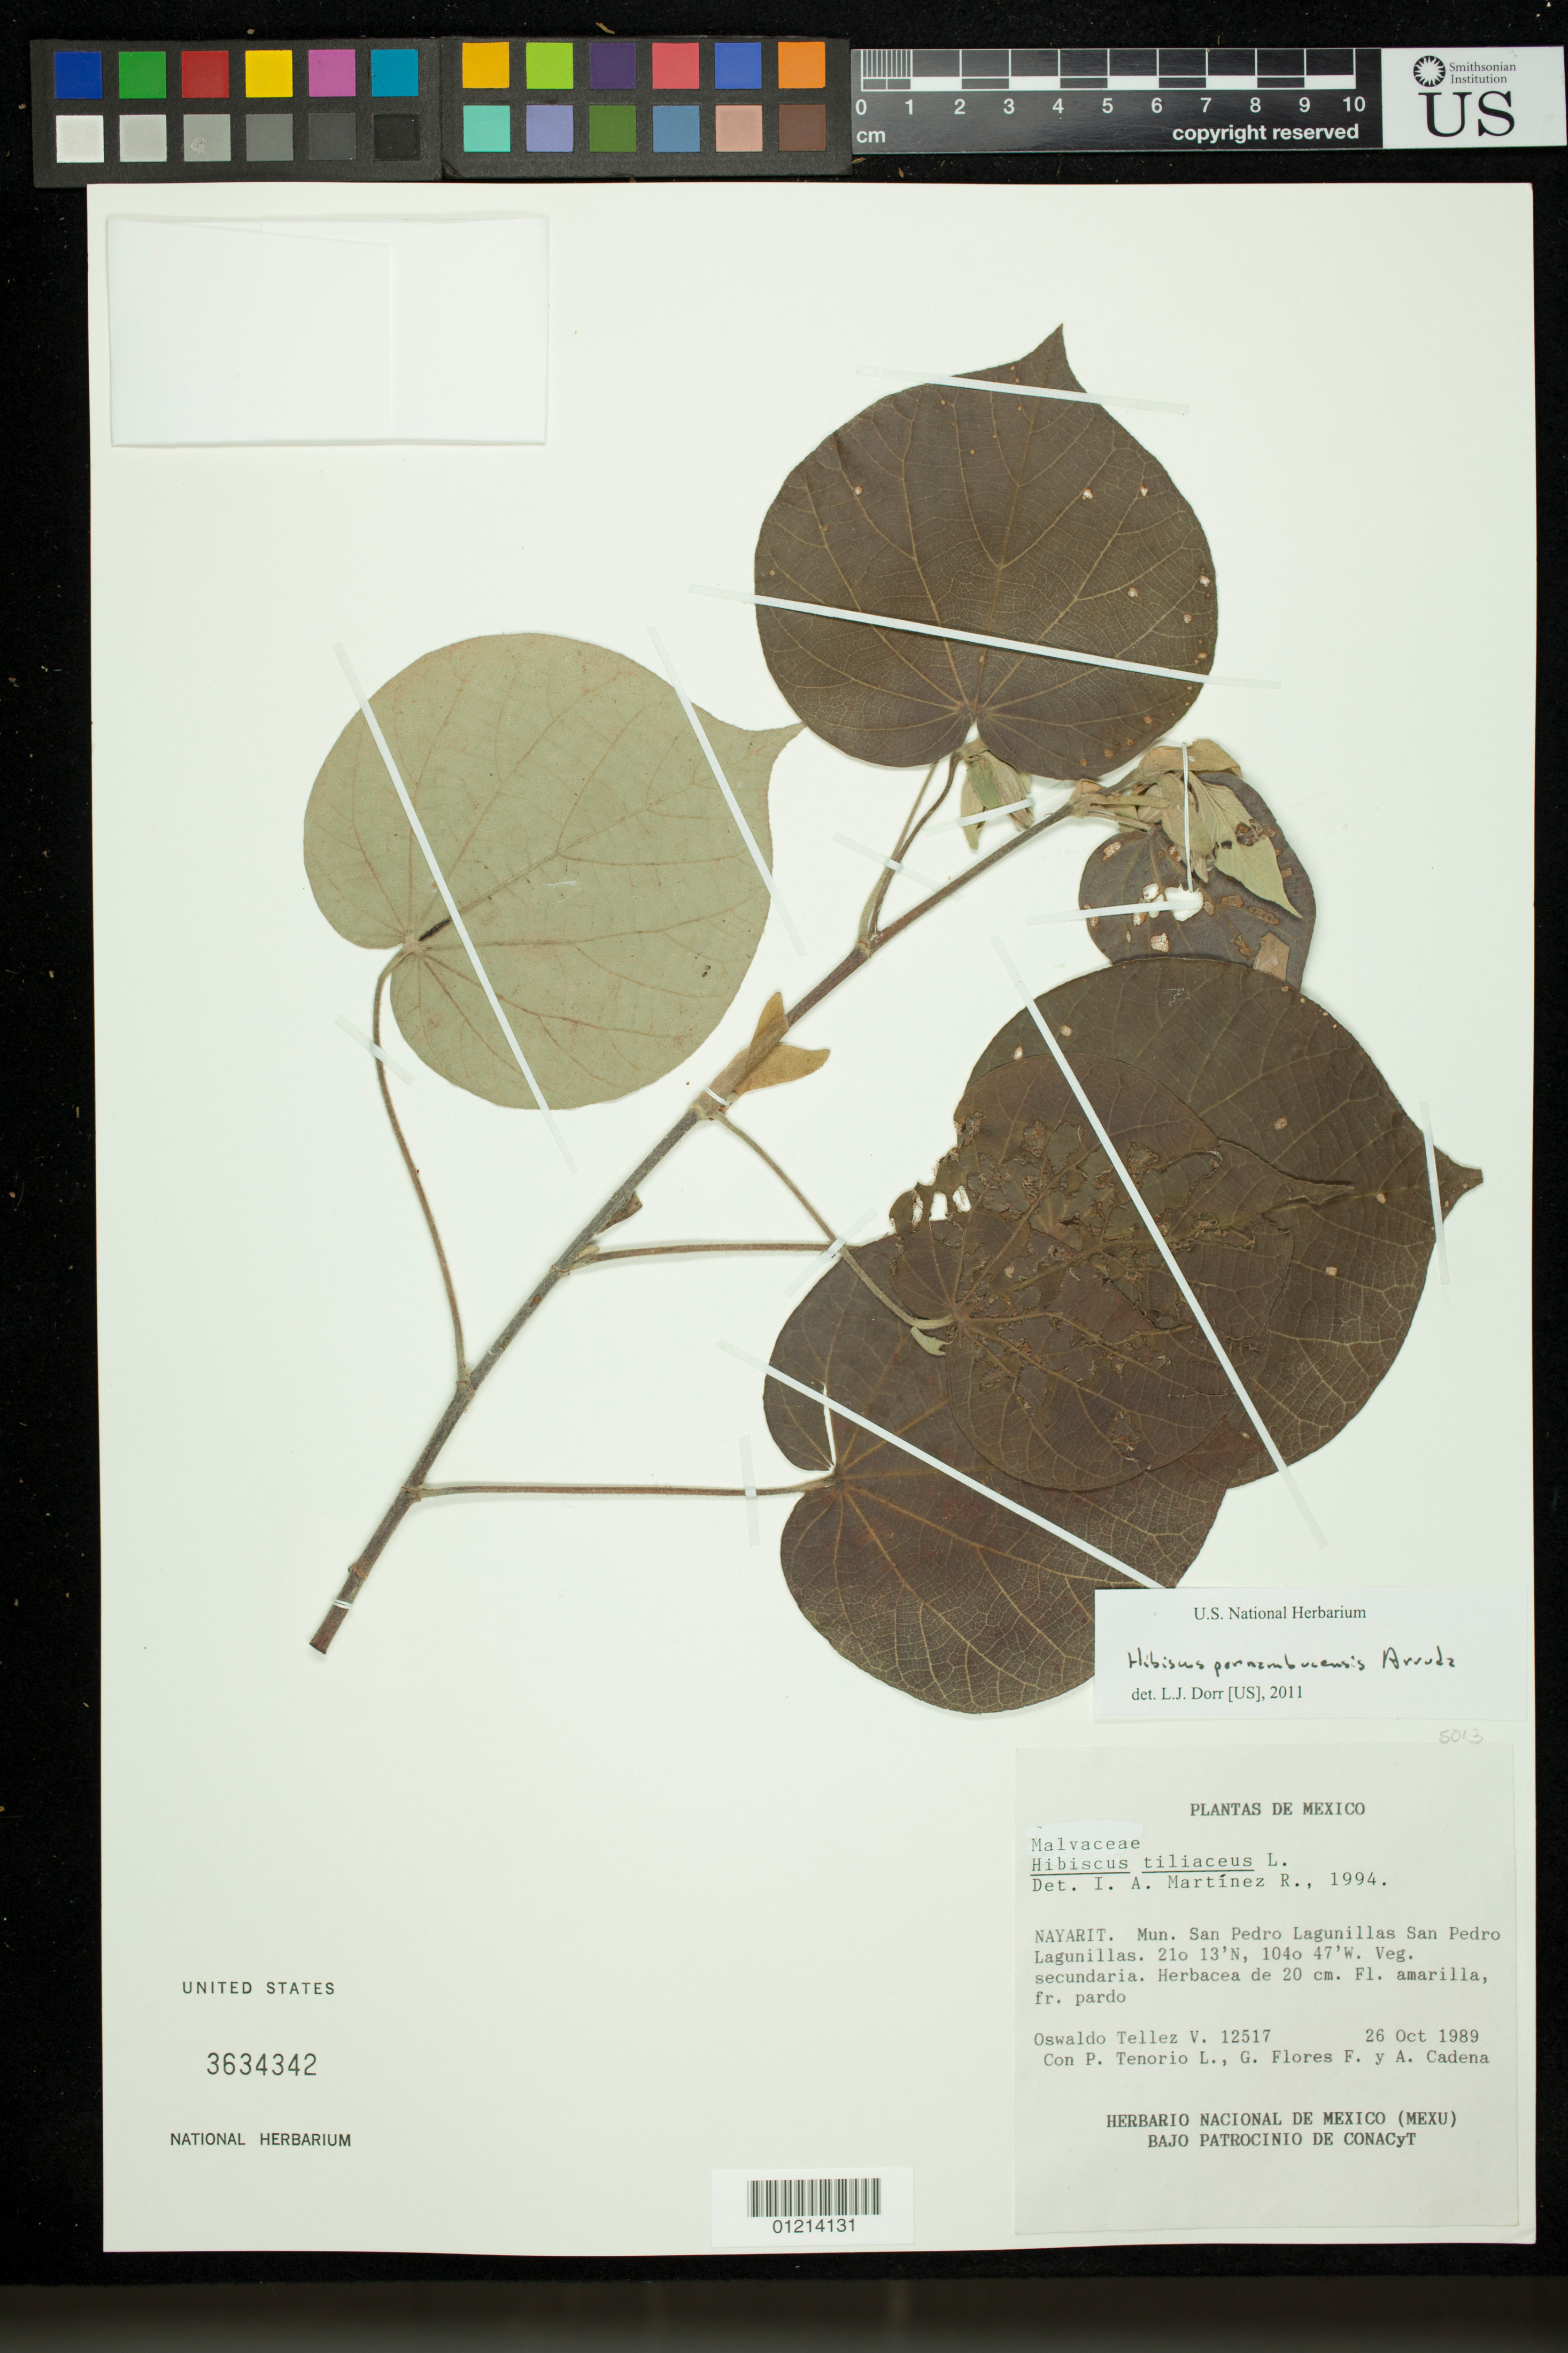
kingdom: Plantae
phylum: Tracheophyta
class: Magnoliopsida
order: Malvales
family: Malvaceae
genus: Talipariti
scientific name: Talipariti tiliaceum var. pernambucense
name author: (Arruda) Fryxell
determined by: Dorr, Laurence J., Curator (BOT), Smithsonian Institution - National Museum of Natural History (UNITED STATES)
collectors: O. Téllez V., P. Tenorio L., G. Flores F. & A. Cadena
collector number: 12517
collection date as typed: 26 Oct 1989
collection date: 1989-10-26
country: Mexico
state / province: Nayarit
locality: Nayarit. Mun. San Pedro Lagunillas San Pedro Lagunillas.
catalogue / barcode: US 3634342